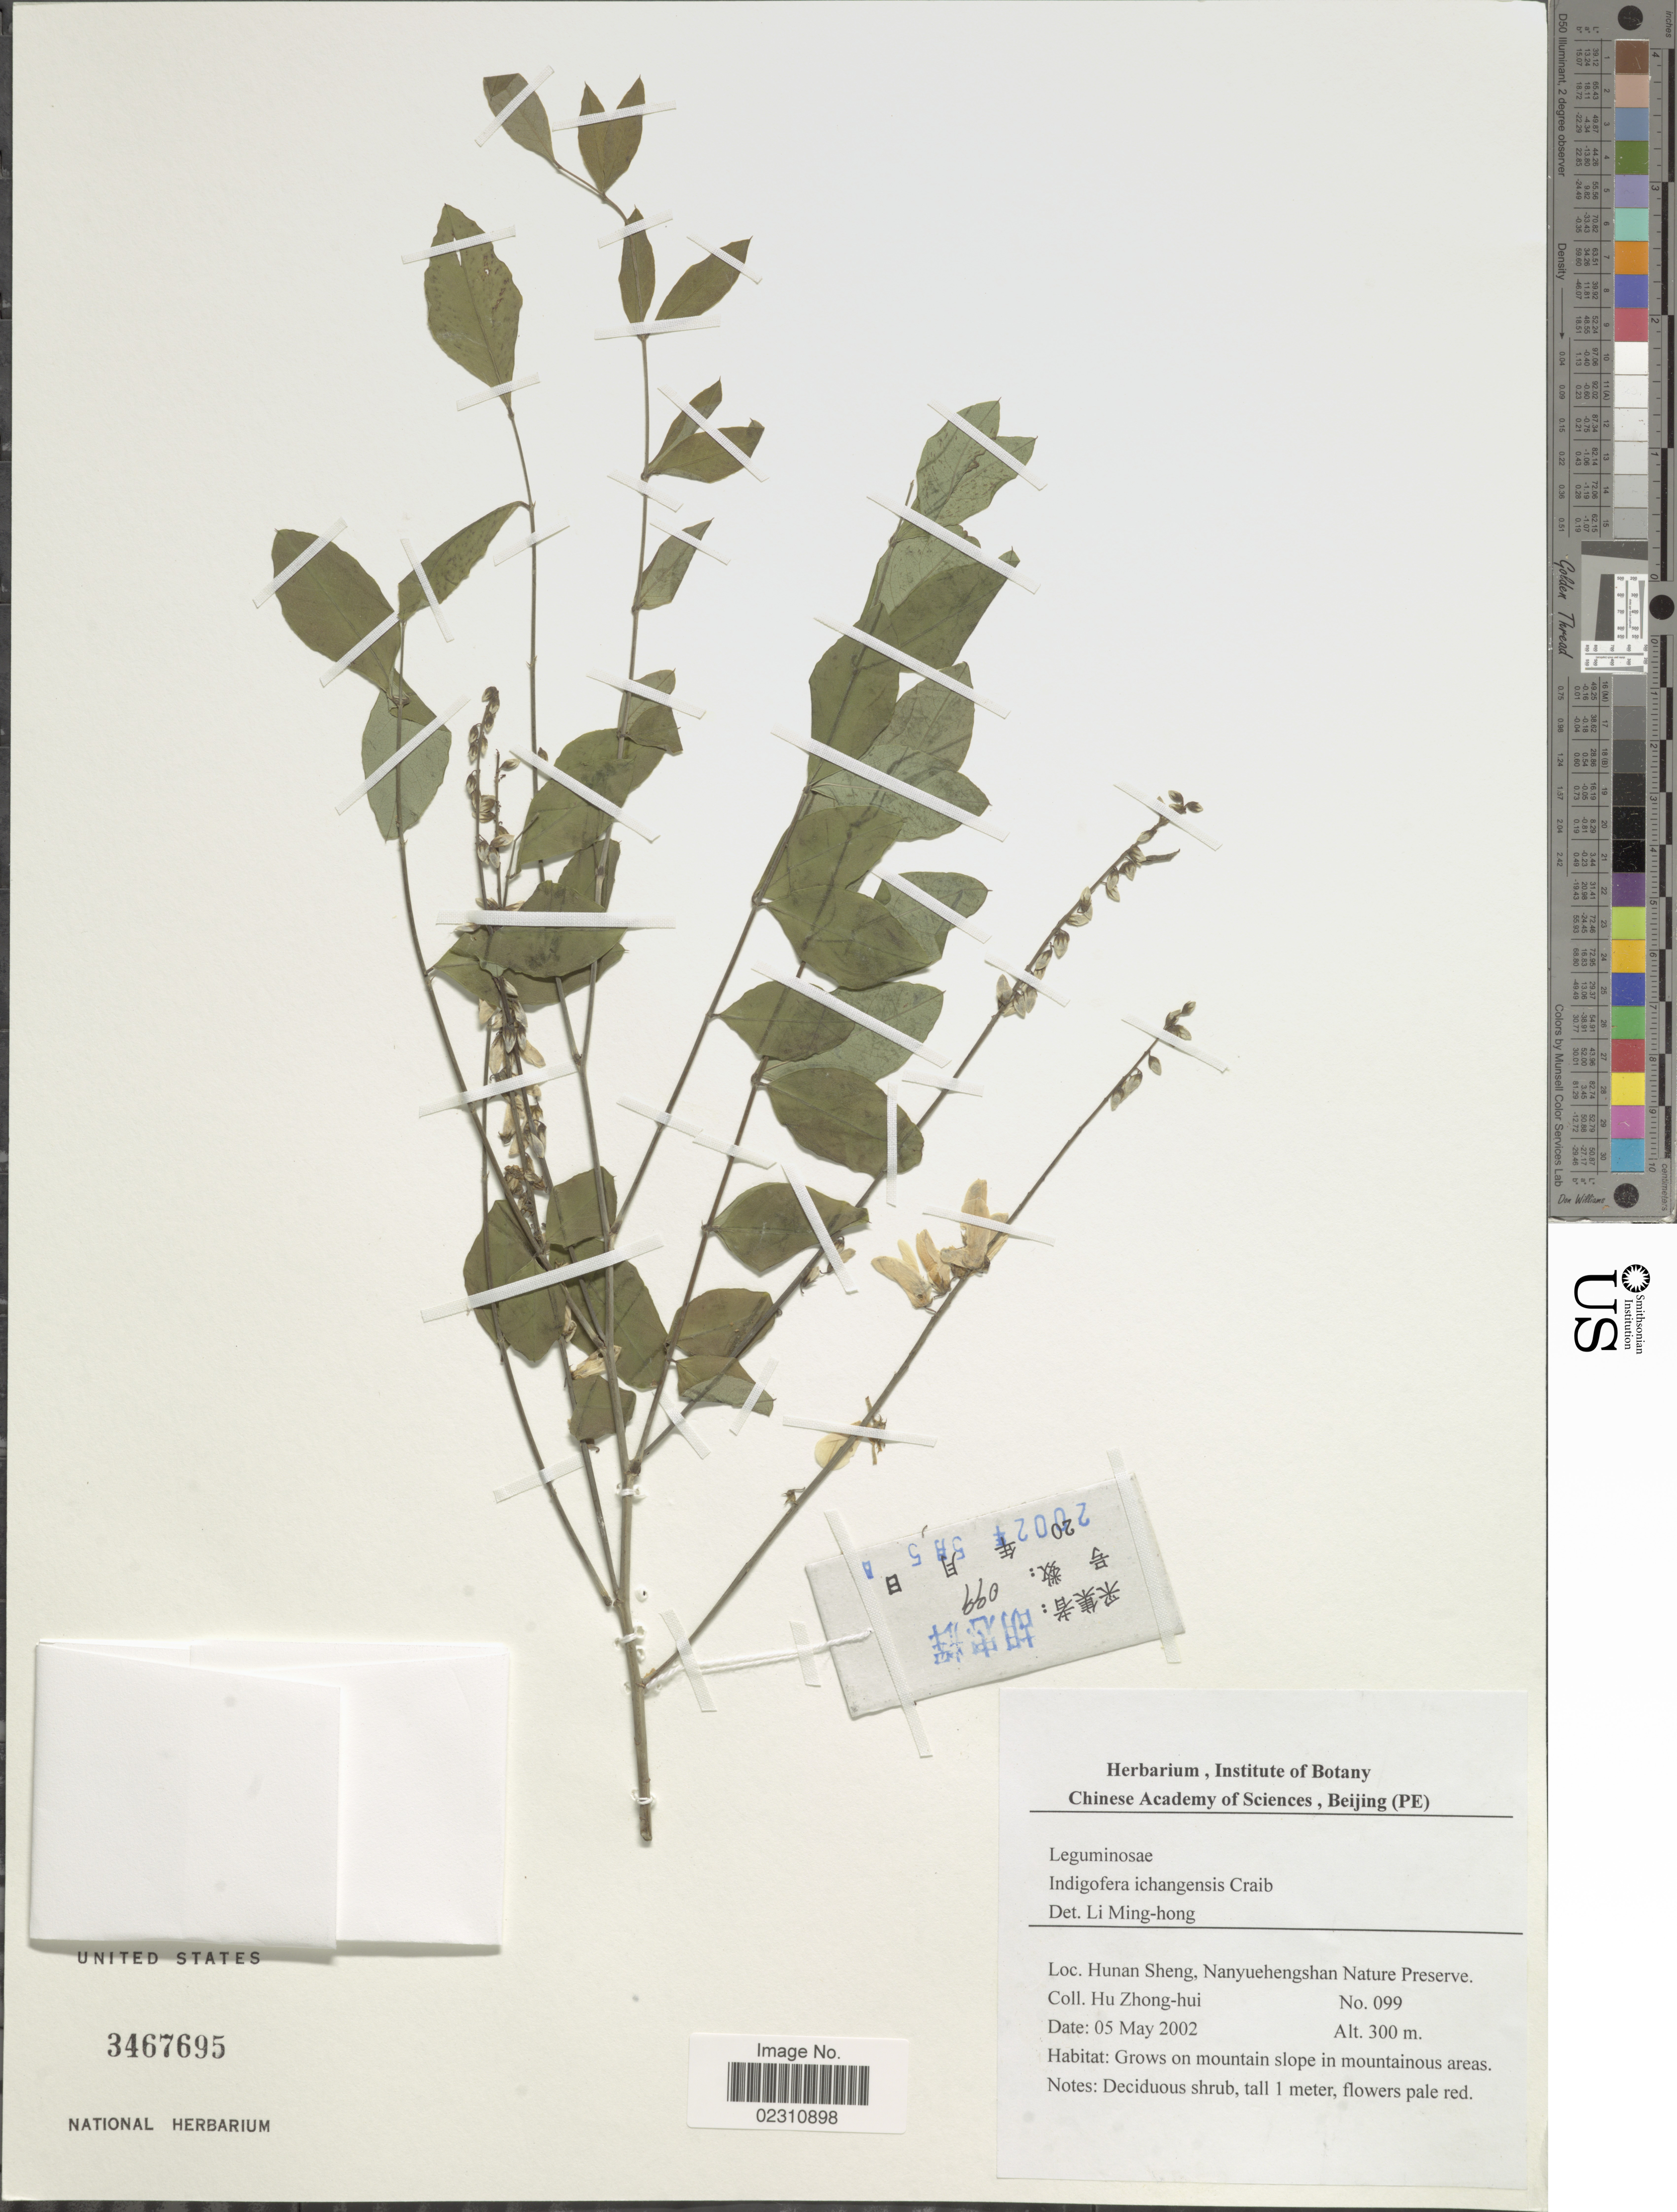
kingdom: Plantae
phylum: Tracheophyta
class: Magnoliopsida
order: Fabales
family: Fabaceae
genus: Indigofera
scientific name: Indigofera ichangensis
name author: Craib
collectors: Z. H. Hu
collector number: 099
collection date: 2002-05-05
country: China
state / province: Hunan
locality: Hunan Sheng, Nanyuehengshan Nature Preserve.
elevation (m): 300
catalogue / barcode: US 3467695